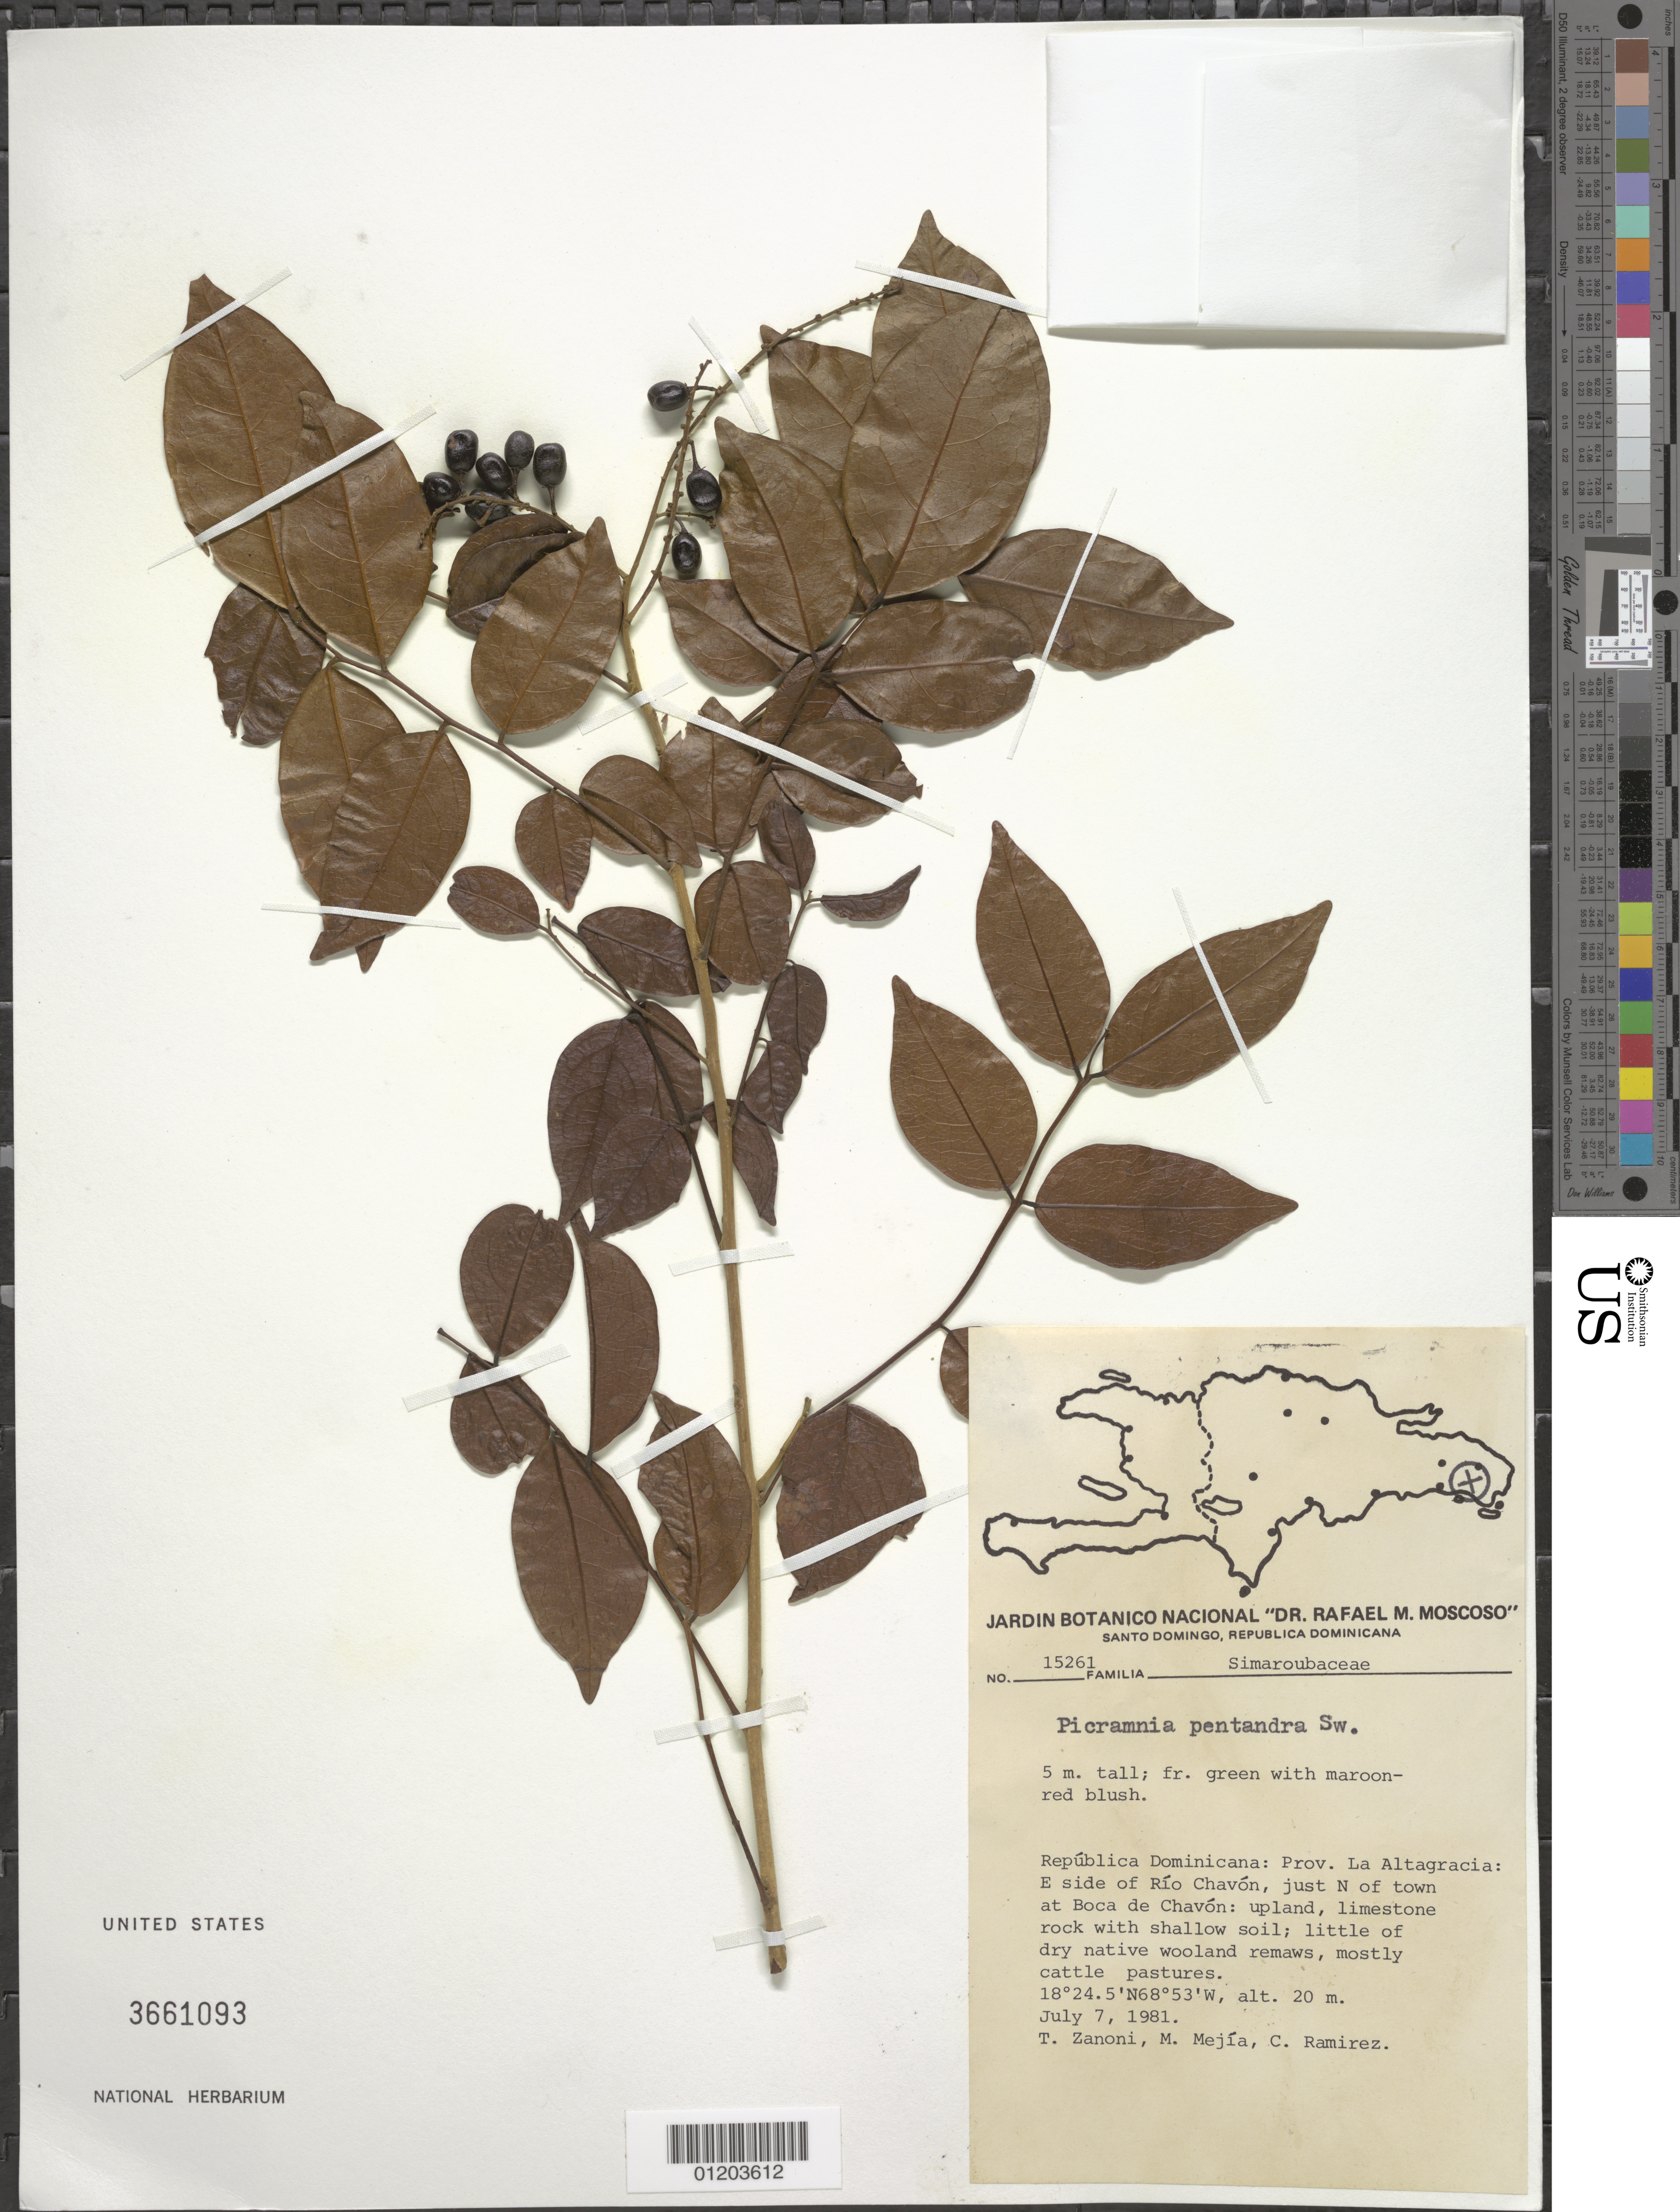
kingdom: Plantae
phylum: Tracheophyta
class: Magnoliopsida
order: Picramniales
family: Picramniaceae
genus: Picramnia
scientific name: Picramnia pentandra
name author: Sw.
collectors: T. A. Zanoni, M. Mejia & C. Ramirez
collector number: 15261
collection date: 1981-07-07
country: Dominican Republic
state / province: La Altagracia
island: Hispaniola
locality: Río Chavón, E side; just N of town at Boca de Chavón.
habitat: Upland, limestone rock with shallow soil; little of dry native woodland remains, mostly cattle pastures.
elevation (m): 20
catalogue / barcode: US 3661093